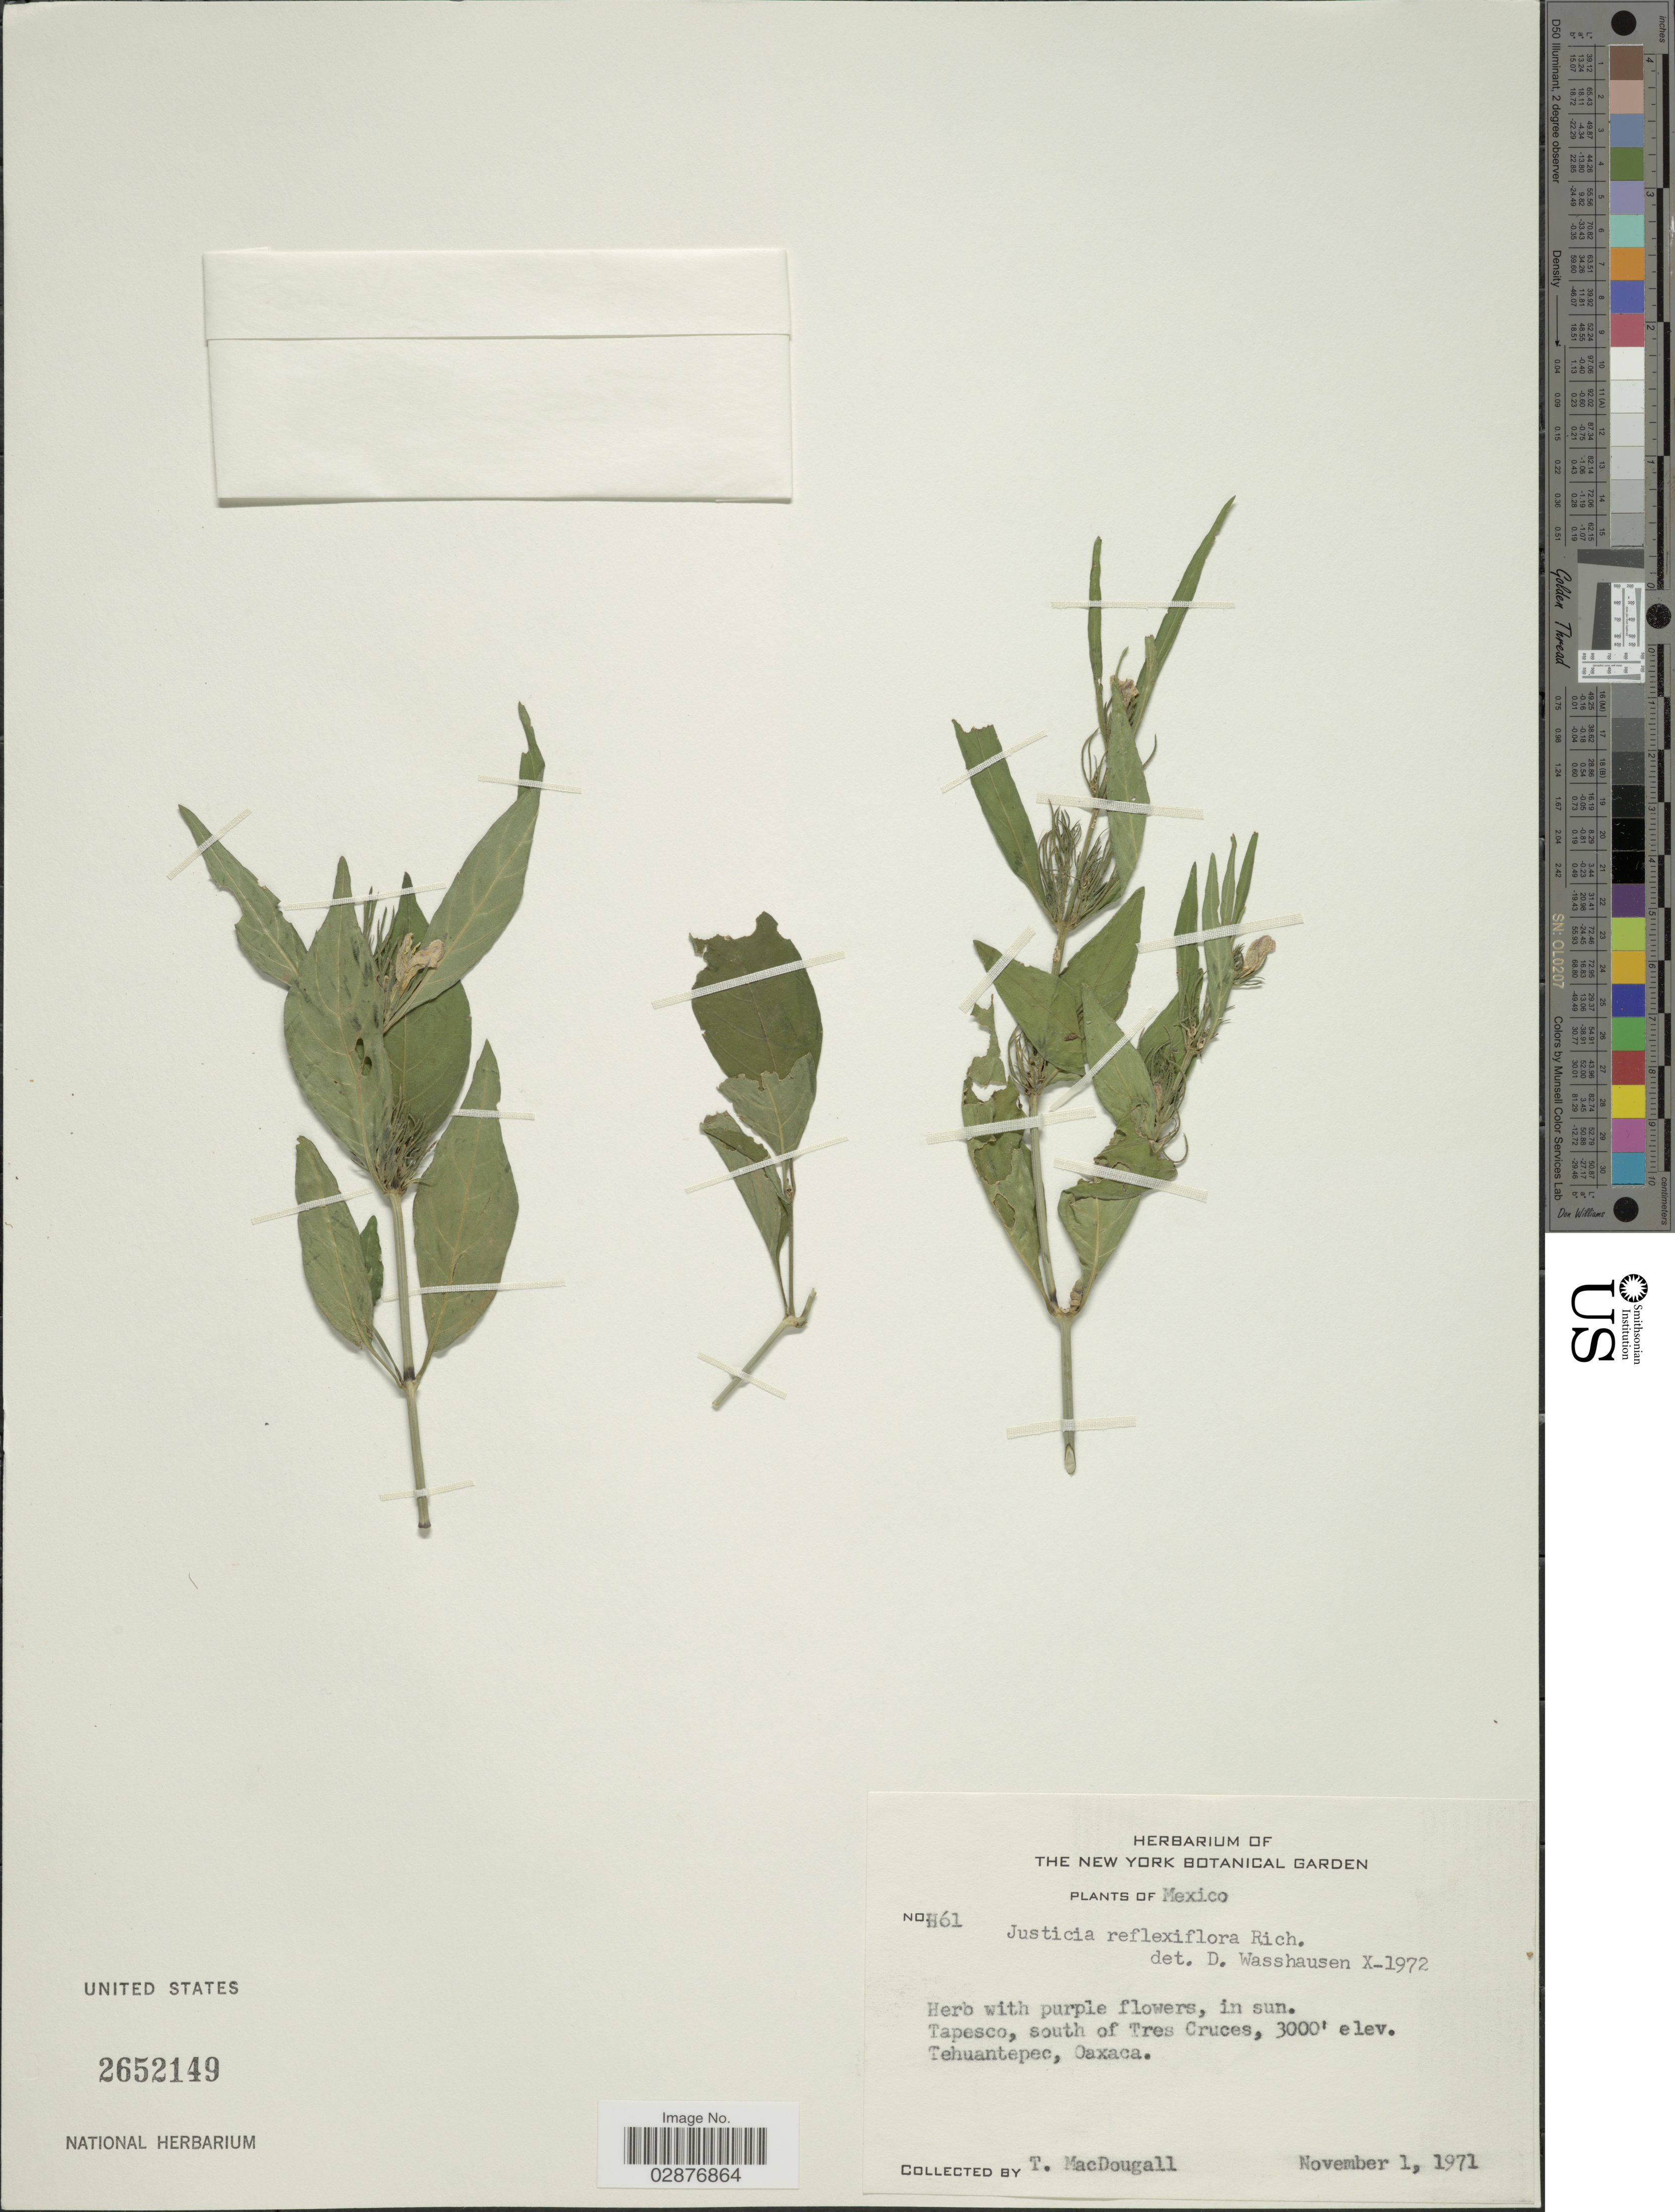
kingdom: Plantae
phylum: Tracheophyta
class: Magnoliopsida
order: Lamiales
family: Acanthaceae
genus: Justicia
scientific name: Justicia periplocifolia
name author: Jacq.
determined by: Fisher, Amanda, (LOB), California State University, Long Beach (UNITED STATES)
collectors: T. B. MacDougall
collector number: H61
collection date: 1971-11-01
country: Mexico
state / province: Oaxaca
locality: Tapesco, south of Tres Cruces, Tehuantepec.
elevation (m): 914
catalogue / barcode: US 2652149